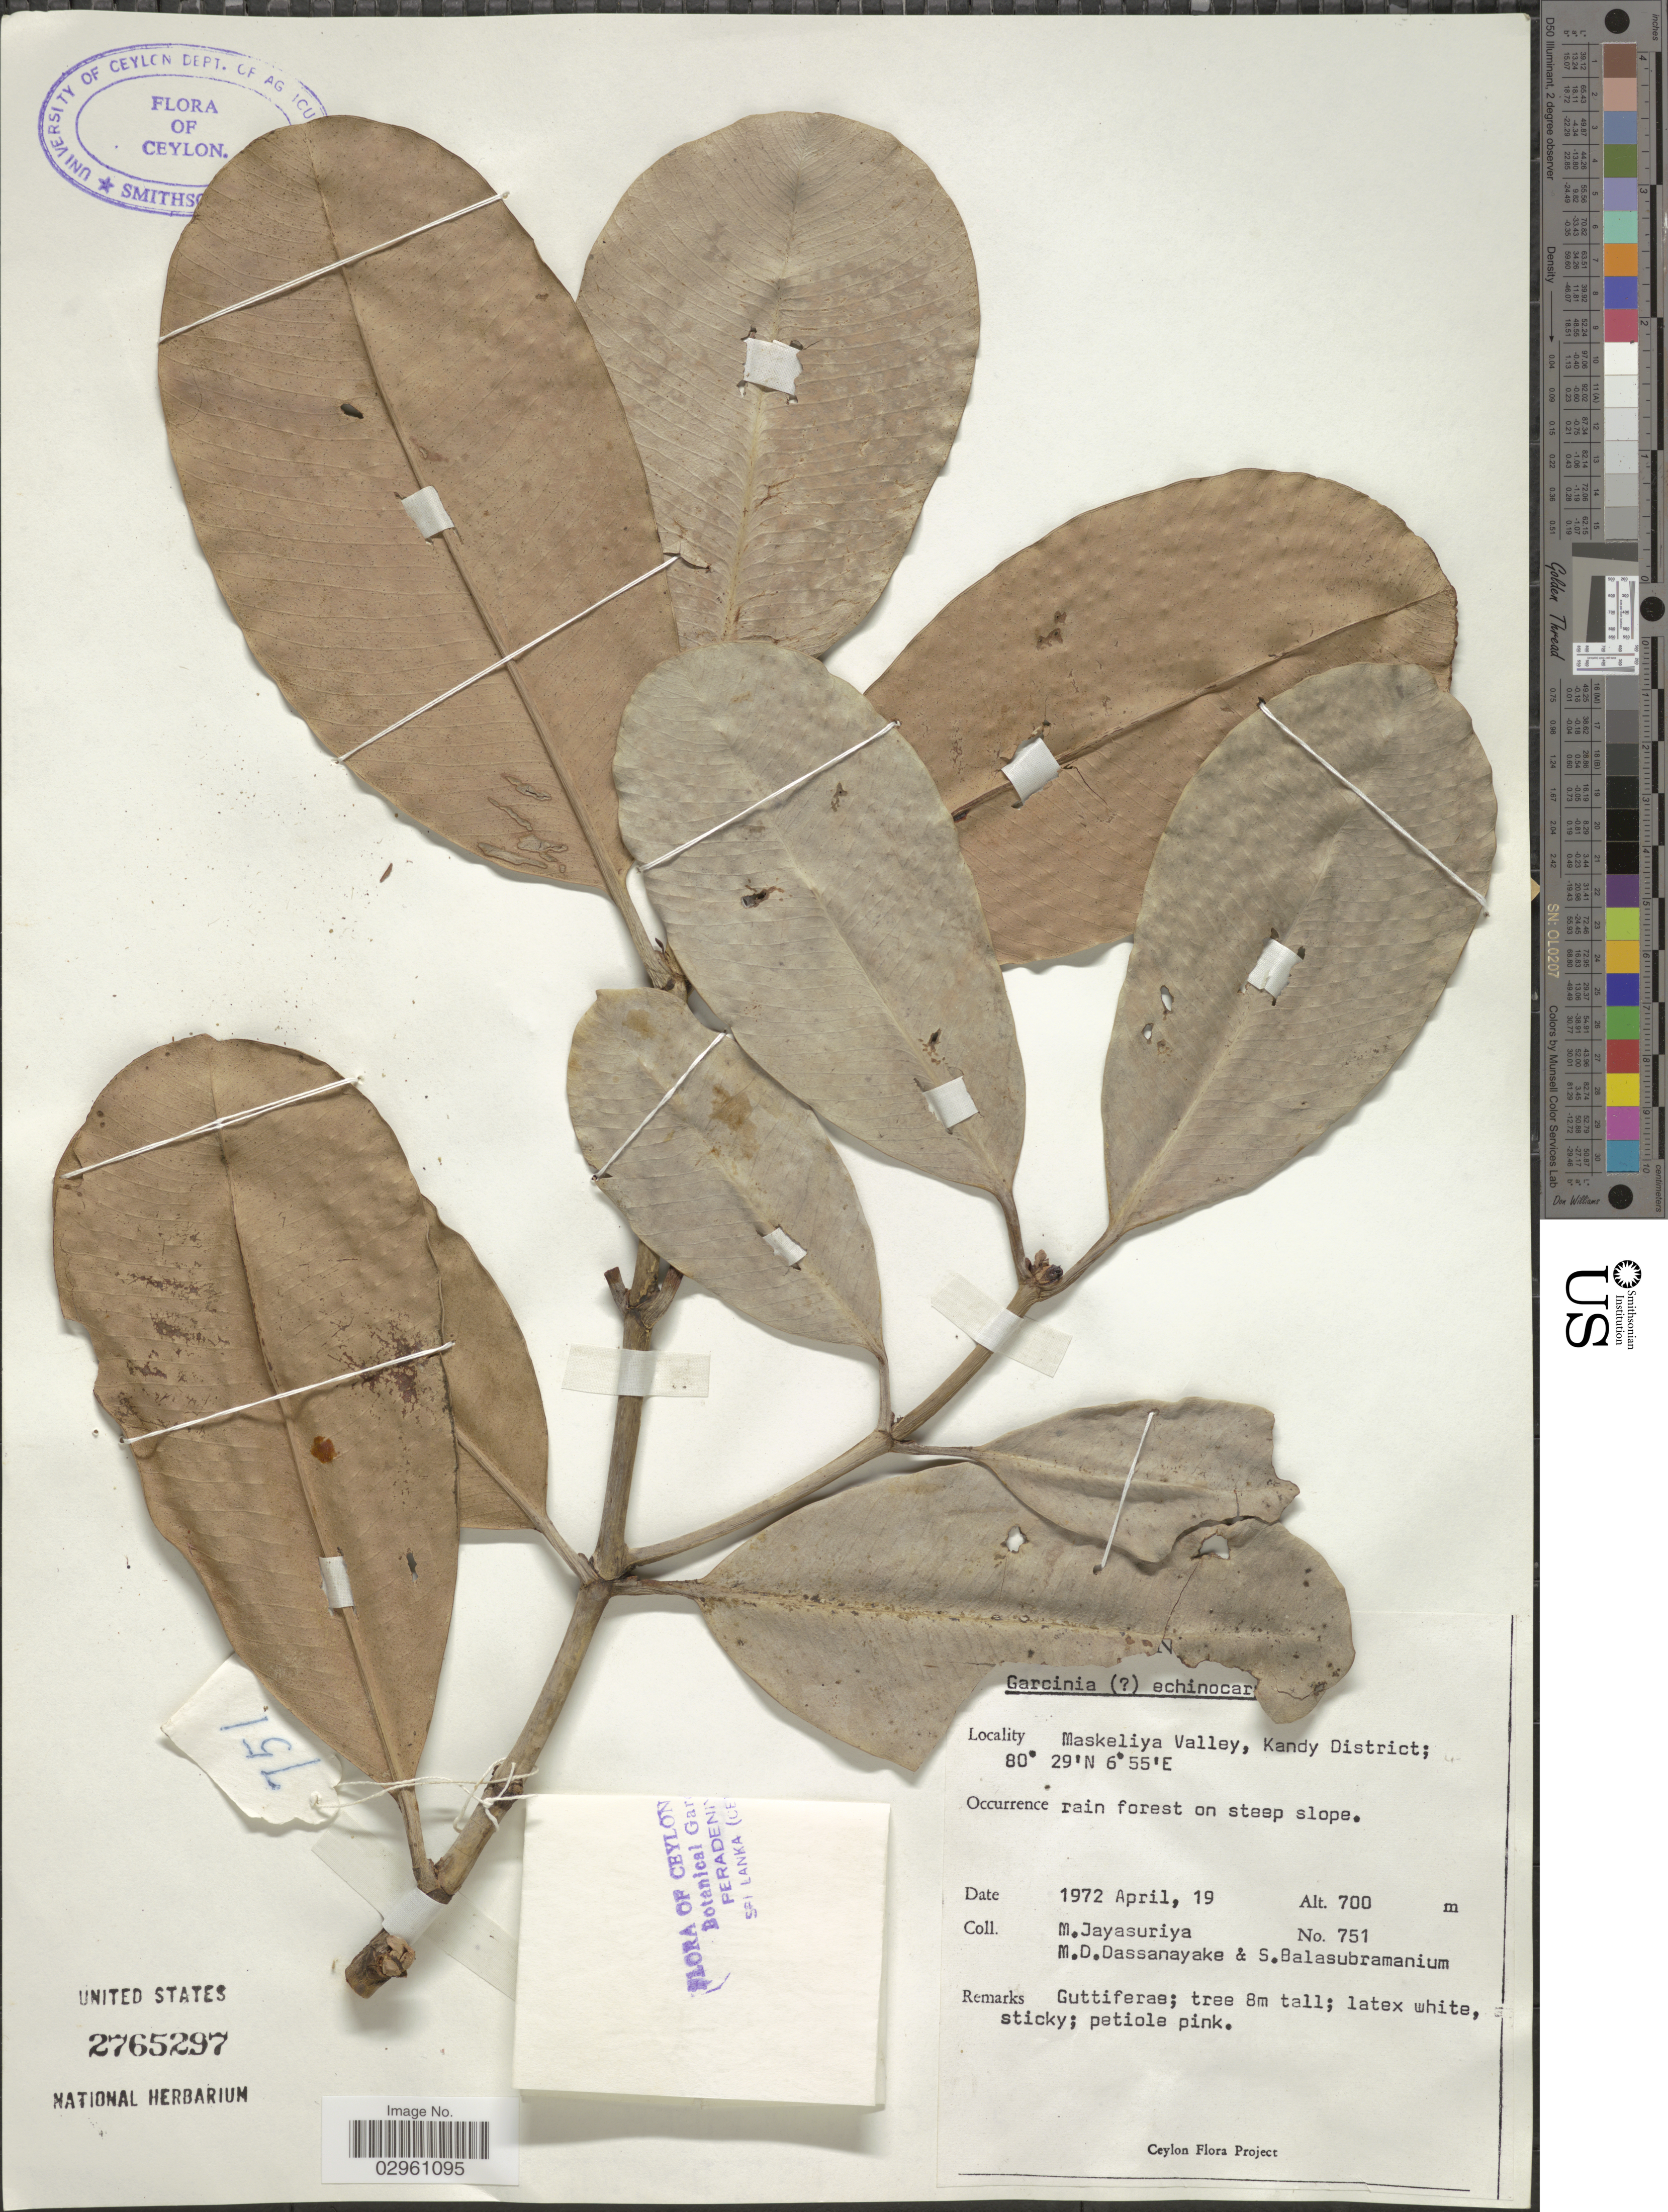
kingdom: Plantae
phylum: Tracheophyta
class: Magnoliopsida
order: Malpighiales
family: Clusiaceae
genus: Garcinia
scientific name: Garcinia echinocarpa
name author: Thwaites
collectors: M. Jayasuriya, M. D. Dassanayake & S. Balasubramanium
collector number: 751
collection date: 1972-04-19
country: Sri Lanka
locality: [illegible text]. Maskeliya Valley, Kandy District.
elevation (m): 700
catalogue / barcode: US 2765297